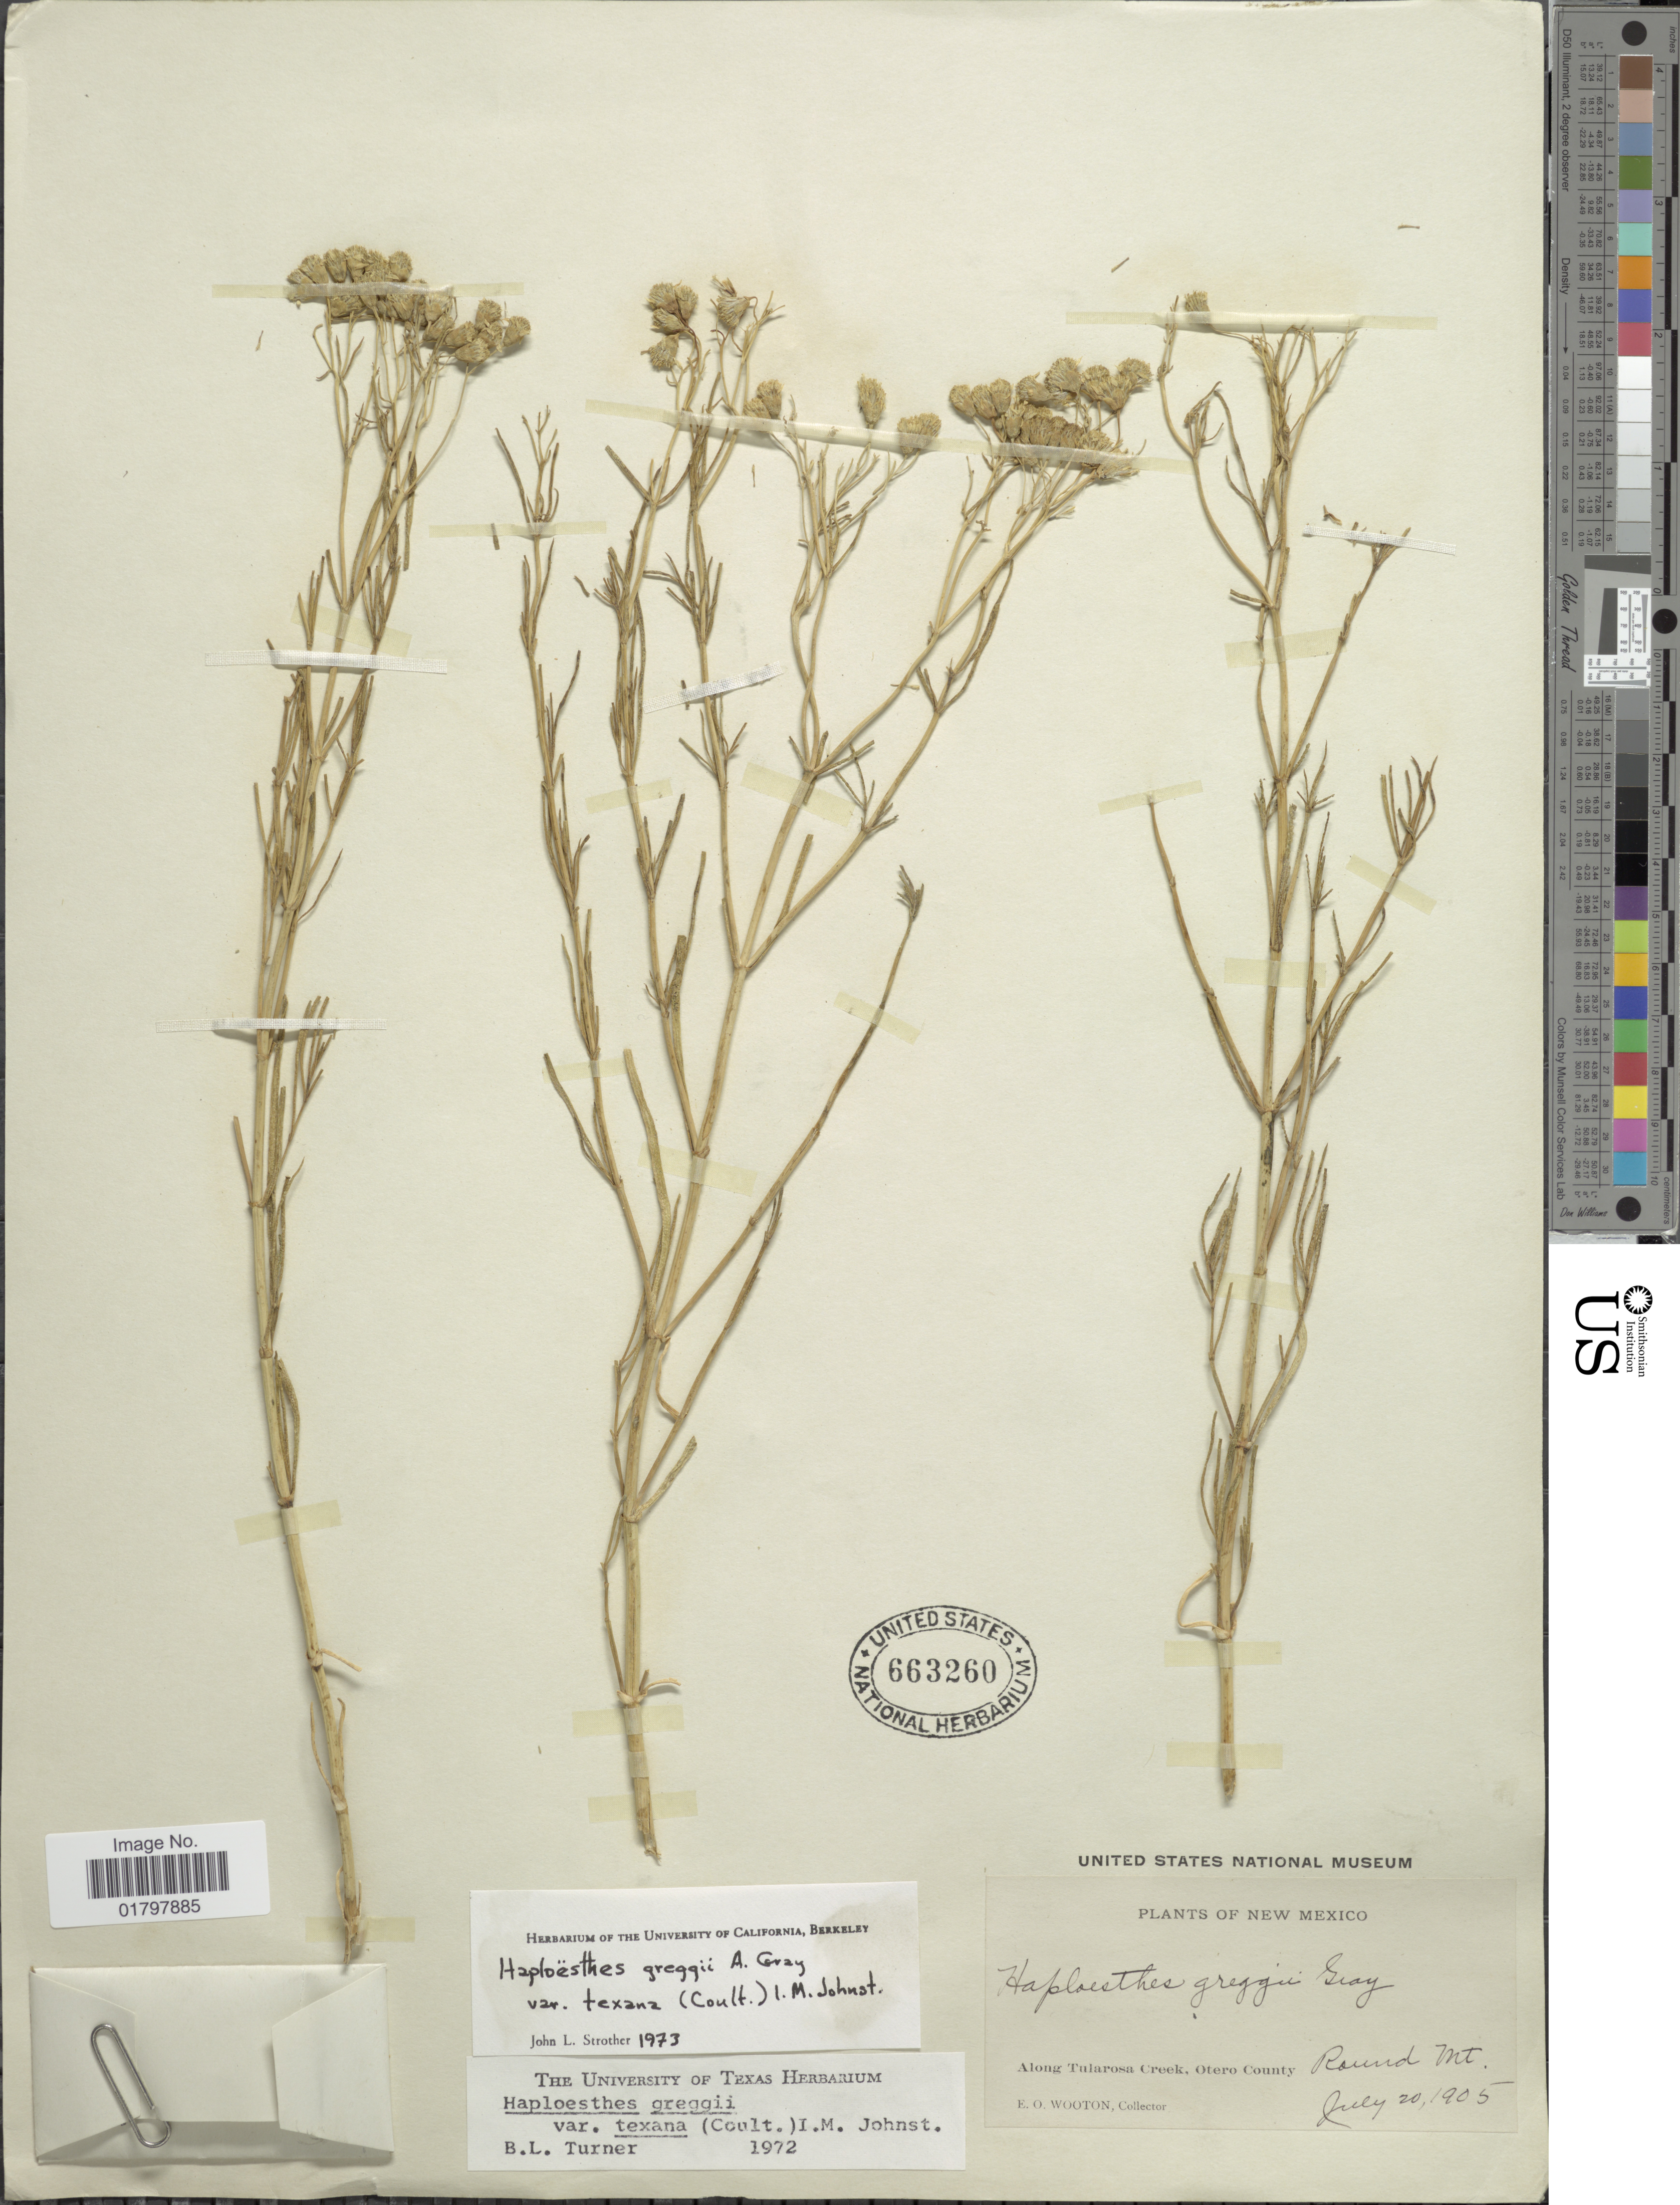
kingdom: Plantae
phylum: Tracheophyta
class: Magnoliopsida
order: Asterales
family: Asteraceae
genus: Haploesthes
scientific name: Haploesthes greggii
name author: A. Gray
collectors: E. O. Wooton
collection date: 1905-07-20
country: United States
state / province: New Mexico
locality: Along Tularosa Creek, Otero County. Round Mt.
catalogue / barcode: US 663260